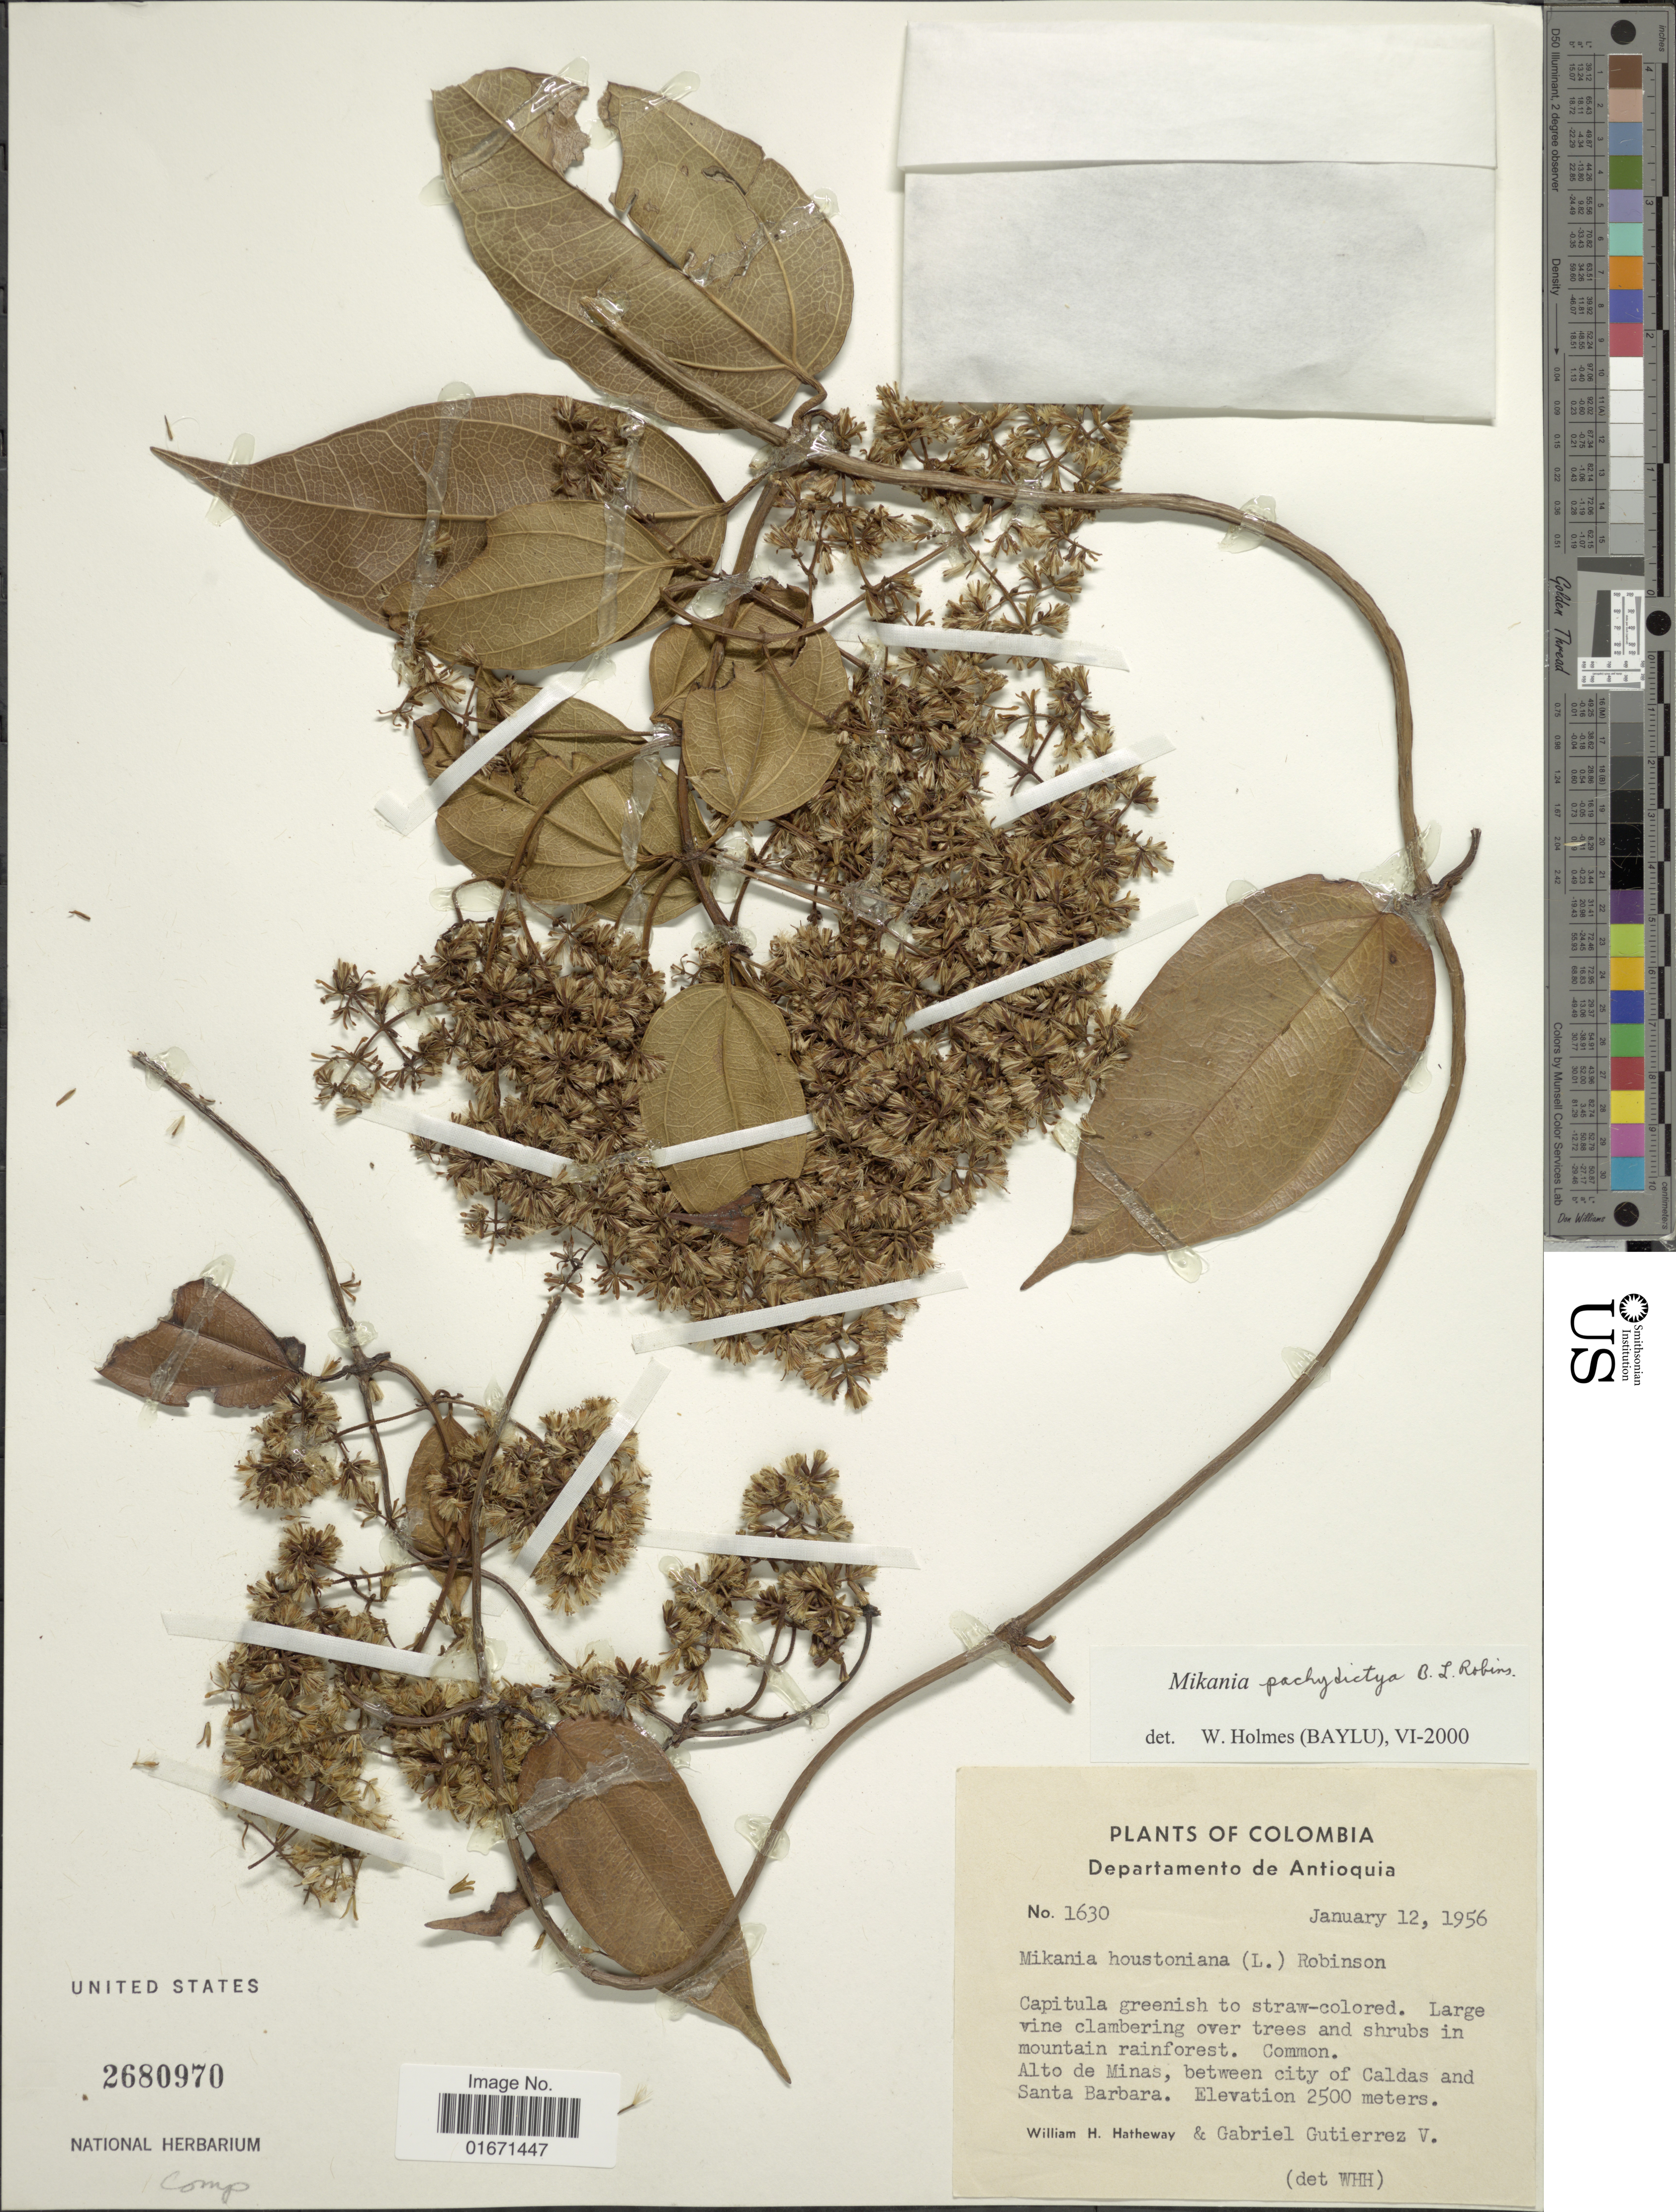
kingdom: Plantae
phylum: Tracheophyta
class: Magnoliopsida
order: Asterales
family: Asteraceae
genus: Mikania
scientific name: Mikania pachydictya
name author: B.L. Rob.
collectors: W. H. Hatheway & G. Gutiérrez V.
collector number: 1630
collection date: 1956-01-12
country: Colombia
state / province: Antioquia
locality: Departamento de Antioquia. Alto de Minas, between city of Caldas and Santa Barbara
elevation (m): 2500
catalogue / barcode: US 2680970